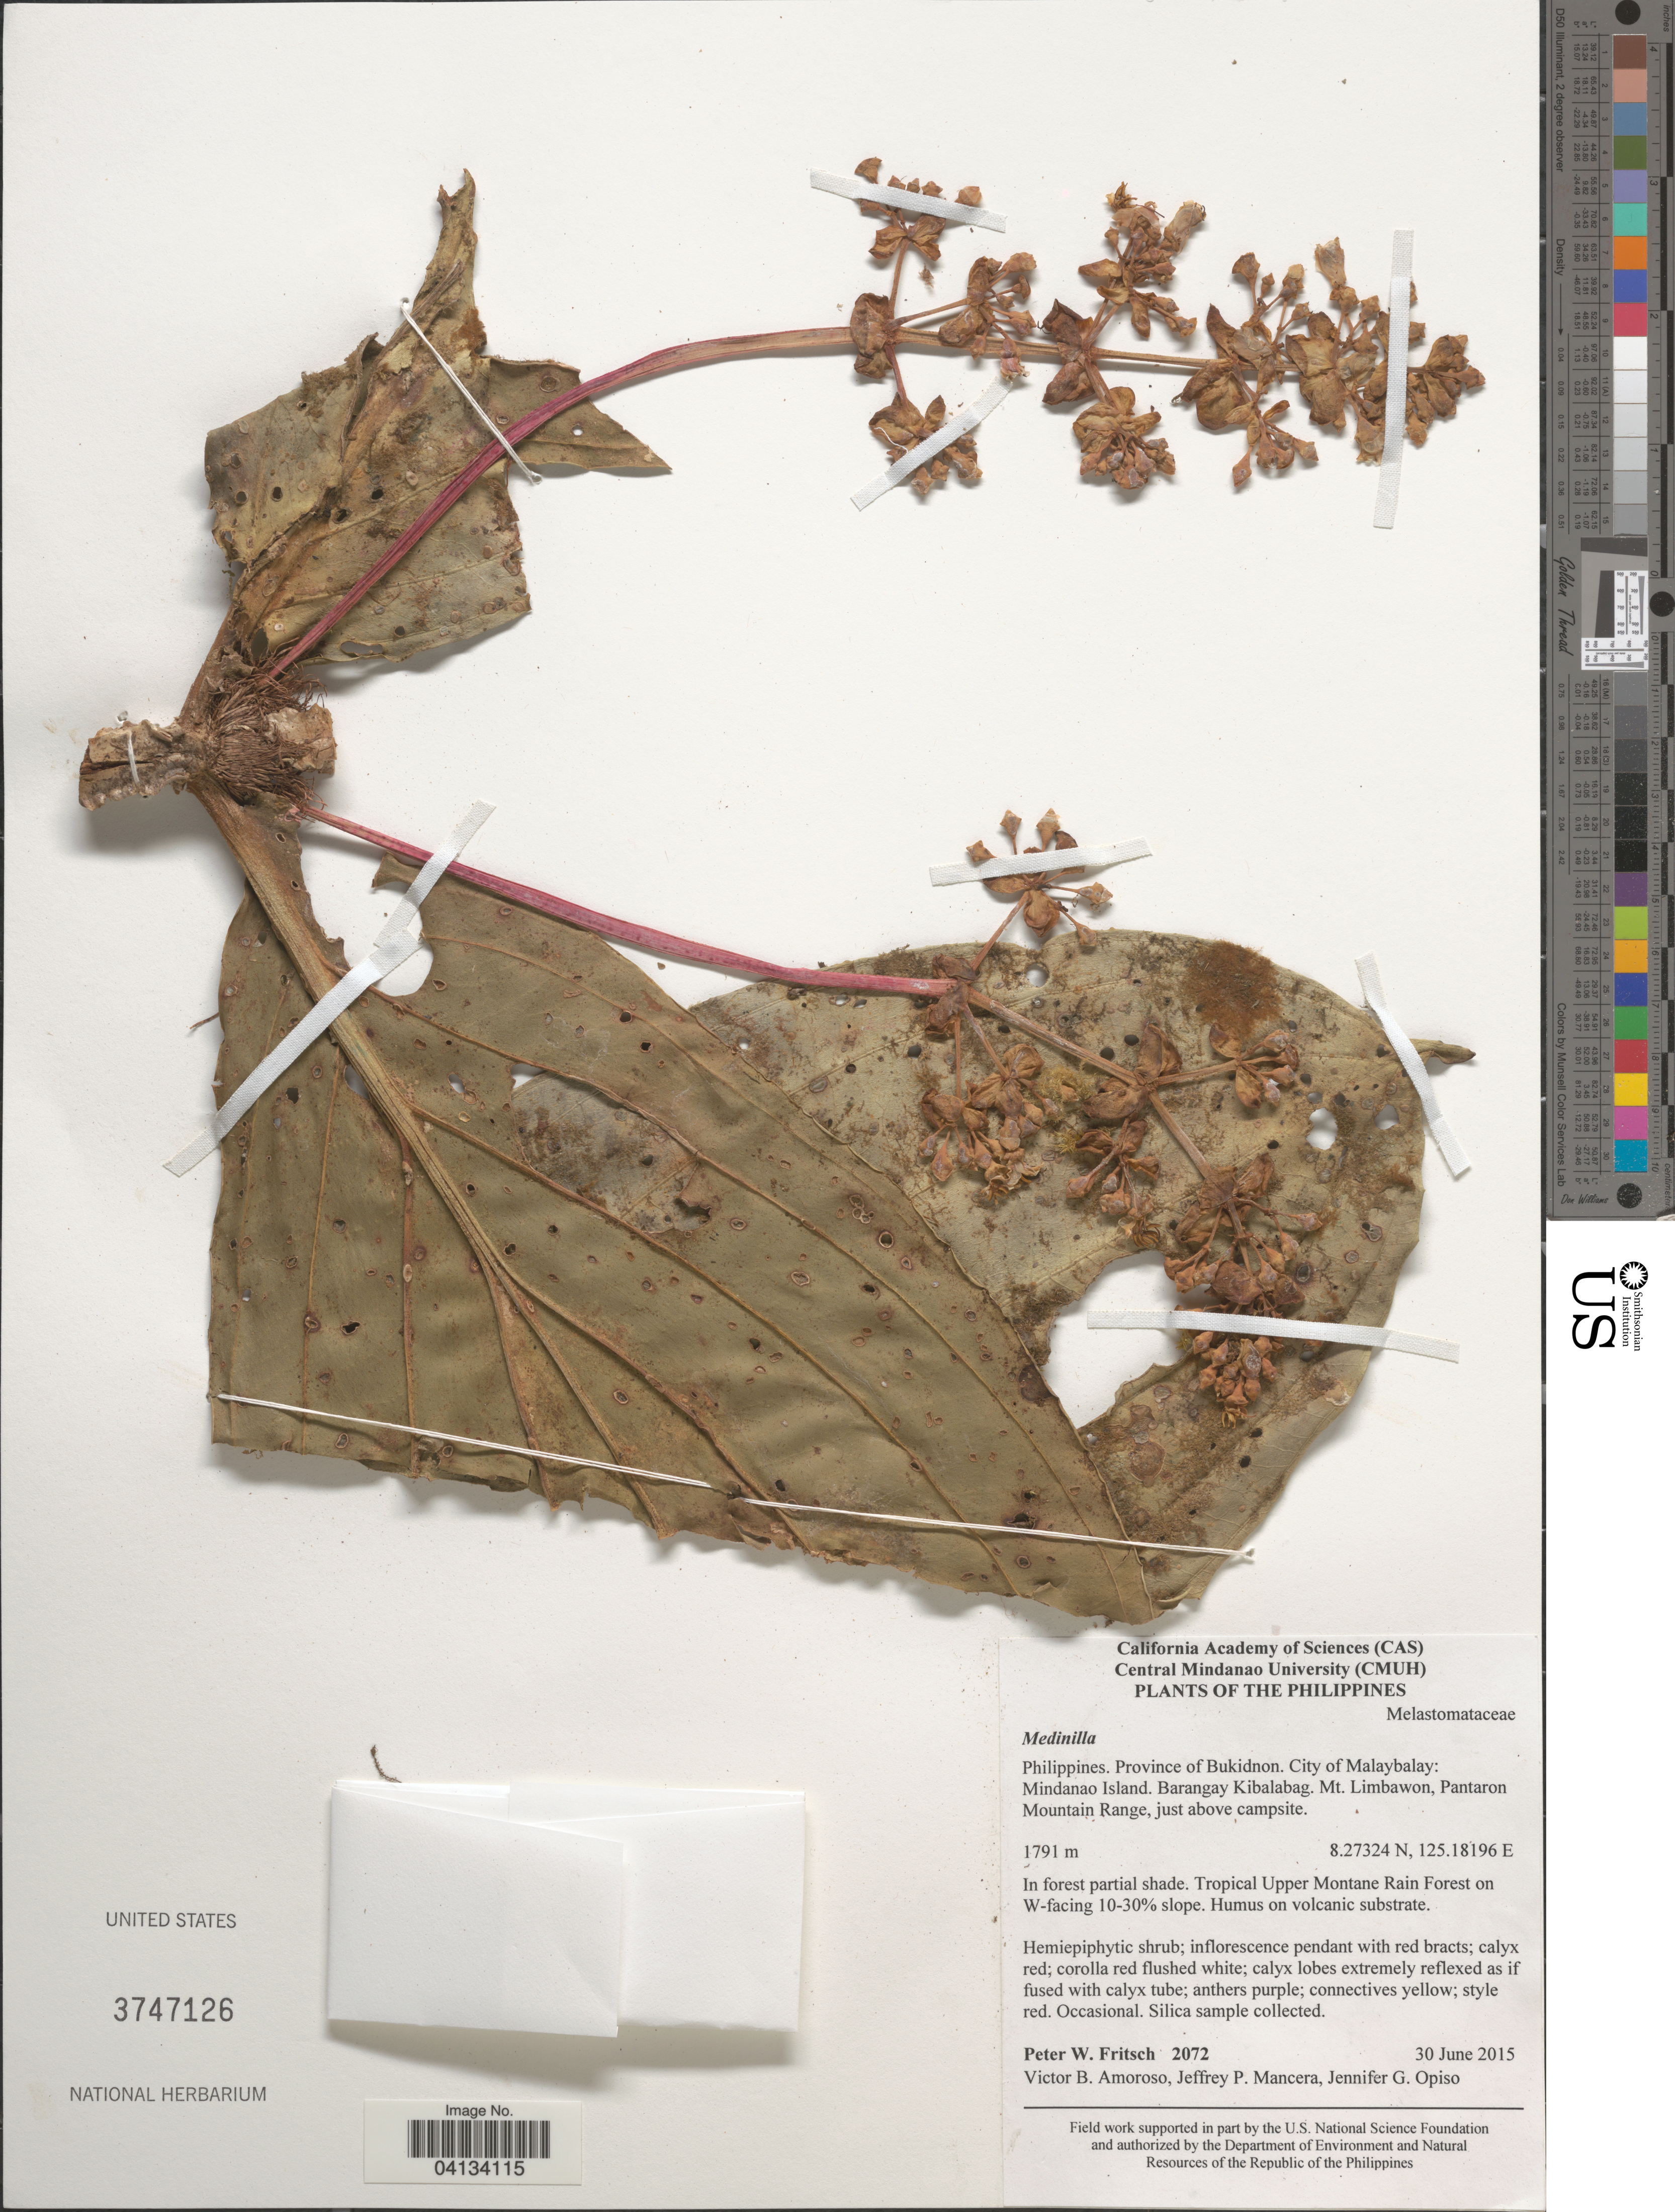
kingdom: Plantae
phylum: Tracheophyta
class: Magnoliopsida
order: Myrtales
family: Melastomataceae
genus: Medinilla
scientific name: Medinilla sp.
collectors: P. W. Fritsch, V. Amoroso, J. Mancera & J. Opiso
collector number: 2072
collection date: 2015-06-30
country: Philippines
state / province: Northern Mindanao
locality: Province of Bukidnon. City of Malaybalay: Mindanao Island. Barangay Kibalabag. Mt. Limbawon, Pantaron Mountain Range, just above campsite. Tropical Upper Montane Rain Forest on W-facing 10-30% slope.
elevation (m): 1791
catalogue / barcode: US 3747126